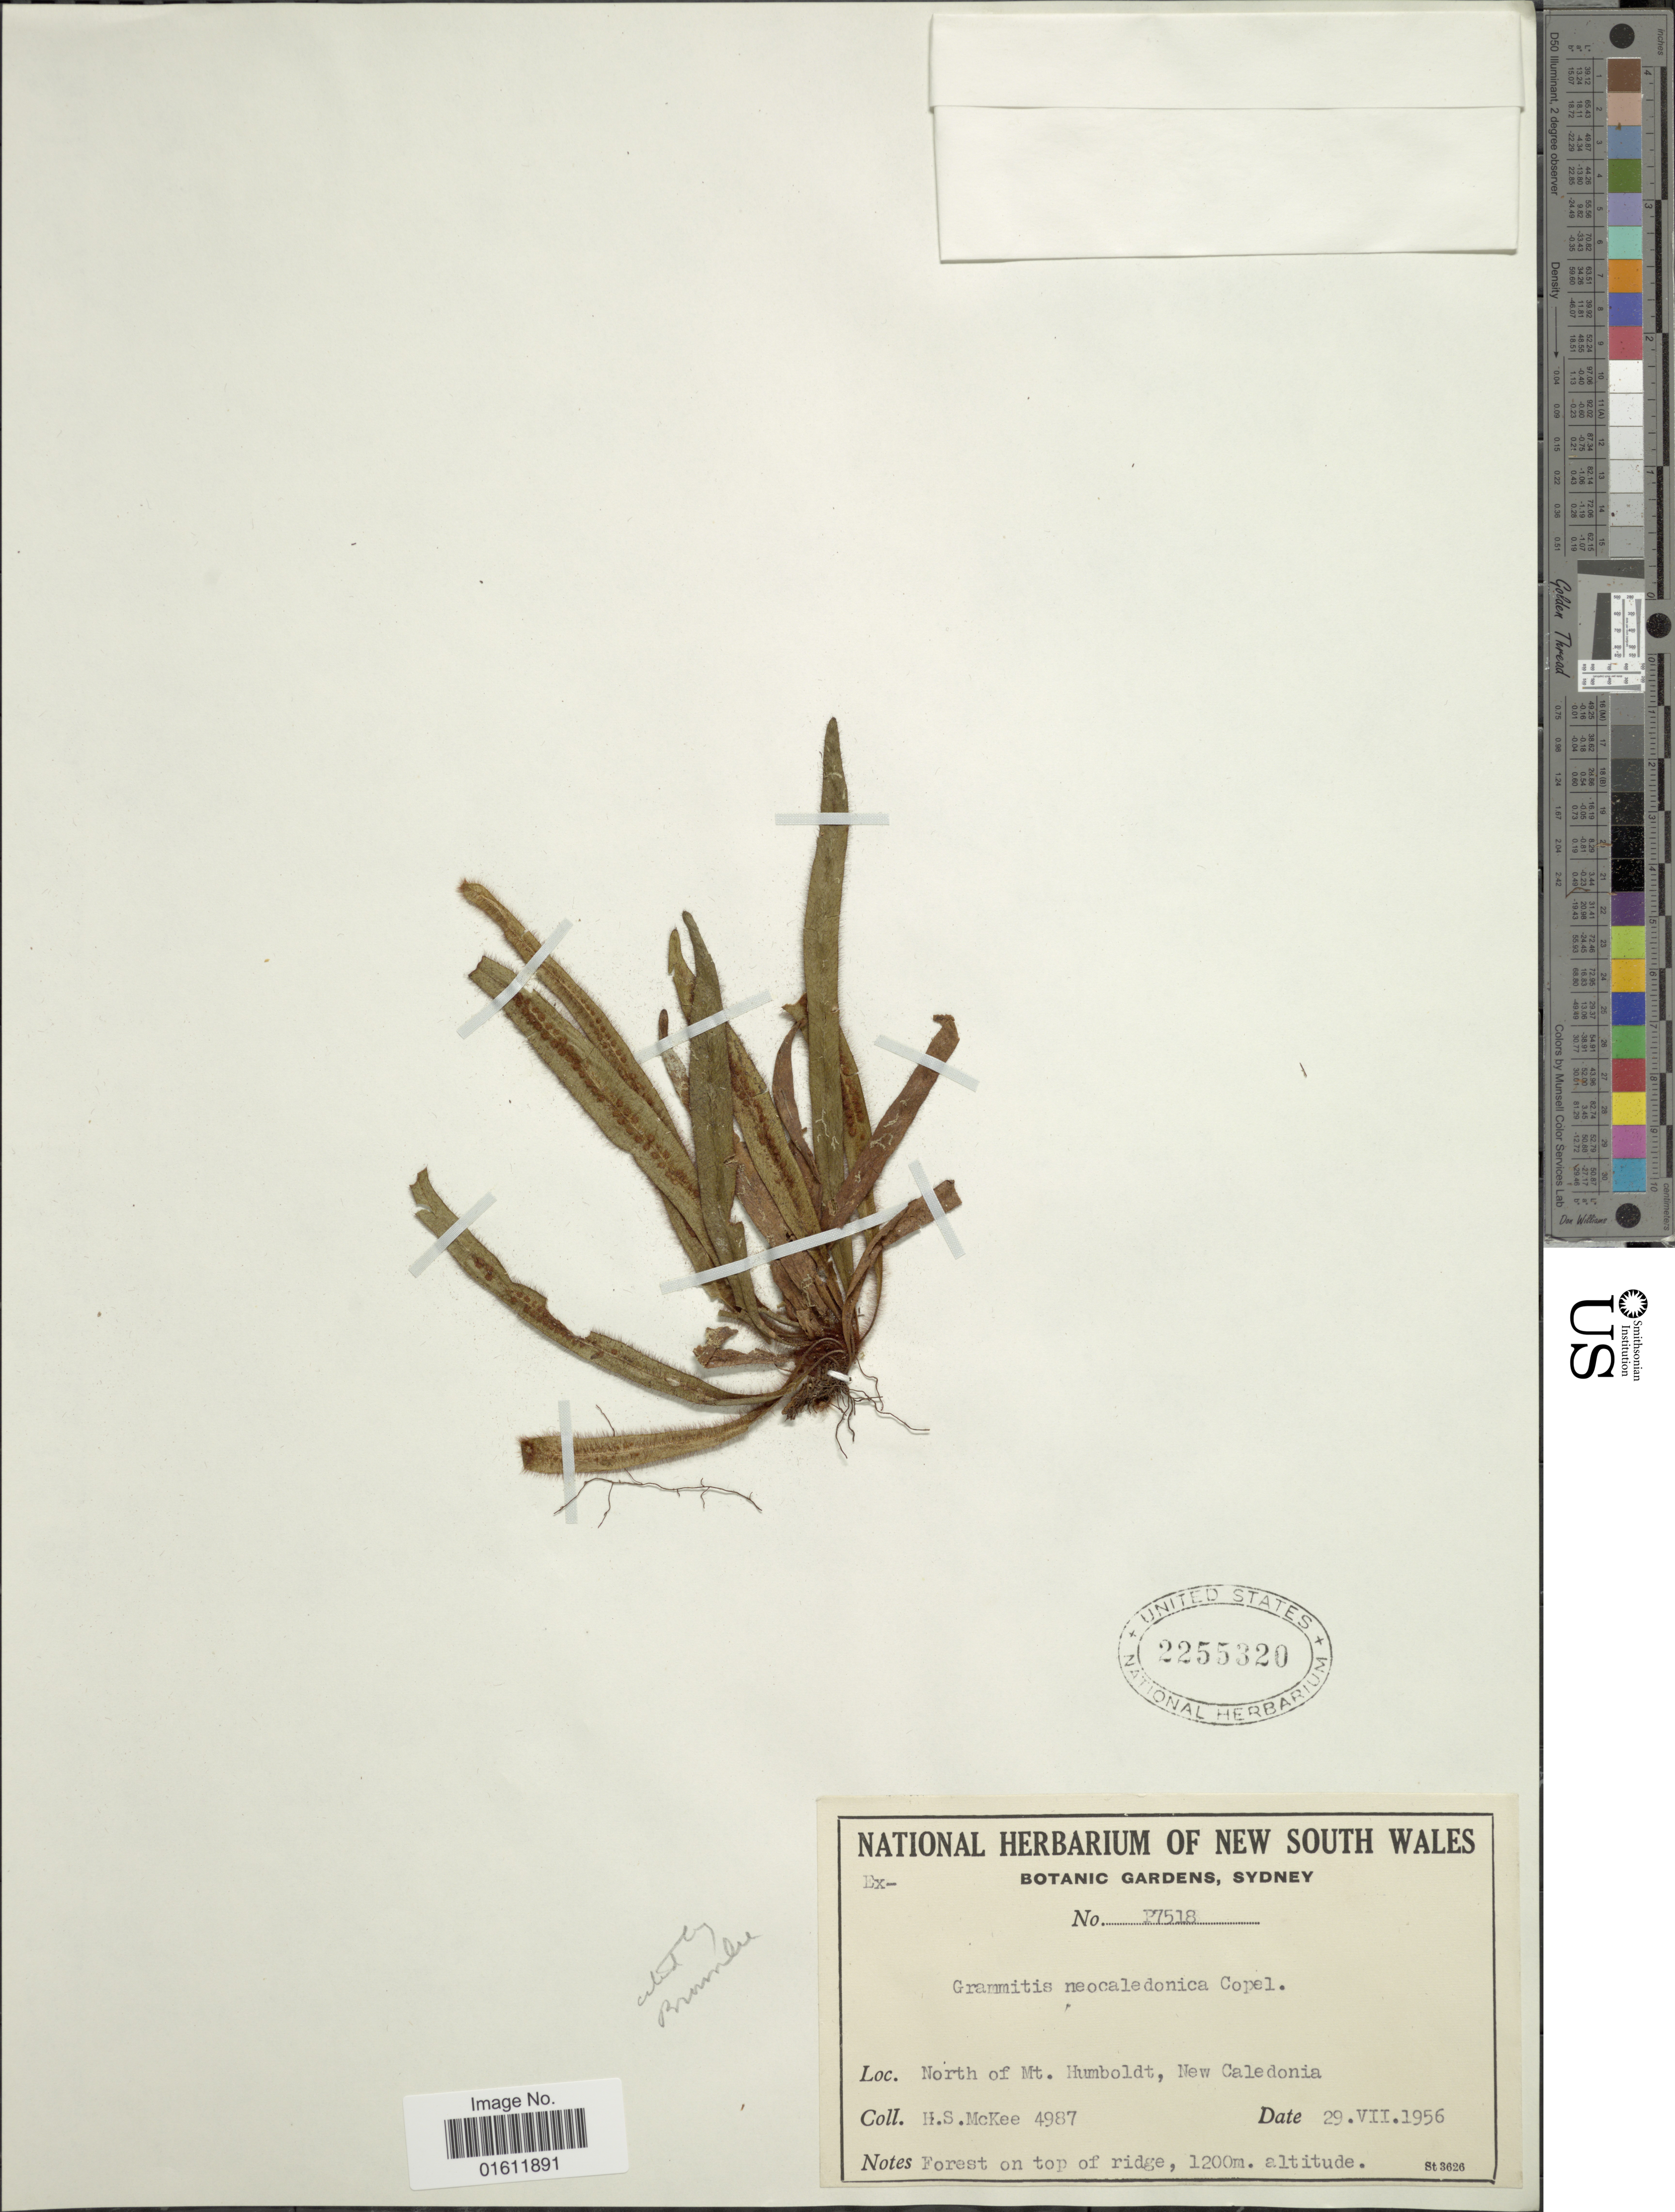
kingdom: Plantae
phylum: Tracheophyta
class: Polypodiopsida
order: Polypodiales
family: Polypodiaceae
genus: Radiogrammitis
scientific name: Radiogrammitis neocaledonica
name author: (Copel.) Parris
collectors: H. S. McKee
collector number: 4987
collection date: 1956-07-29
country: New Caledonia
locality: North of Mt. Humboldt.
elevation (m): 1200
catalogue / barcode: US 2255320